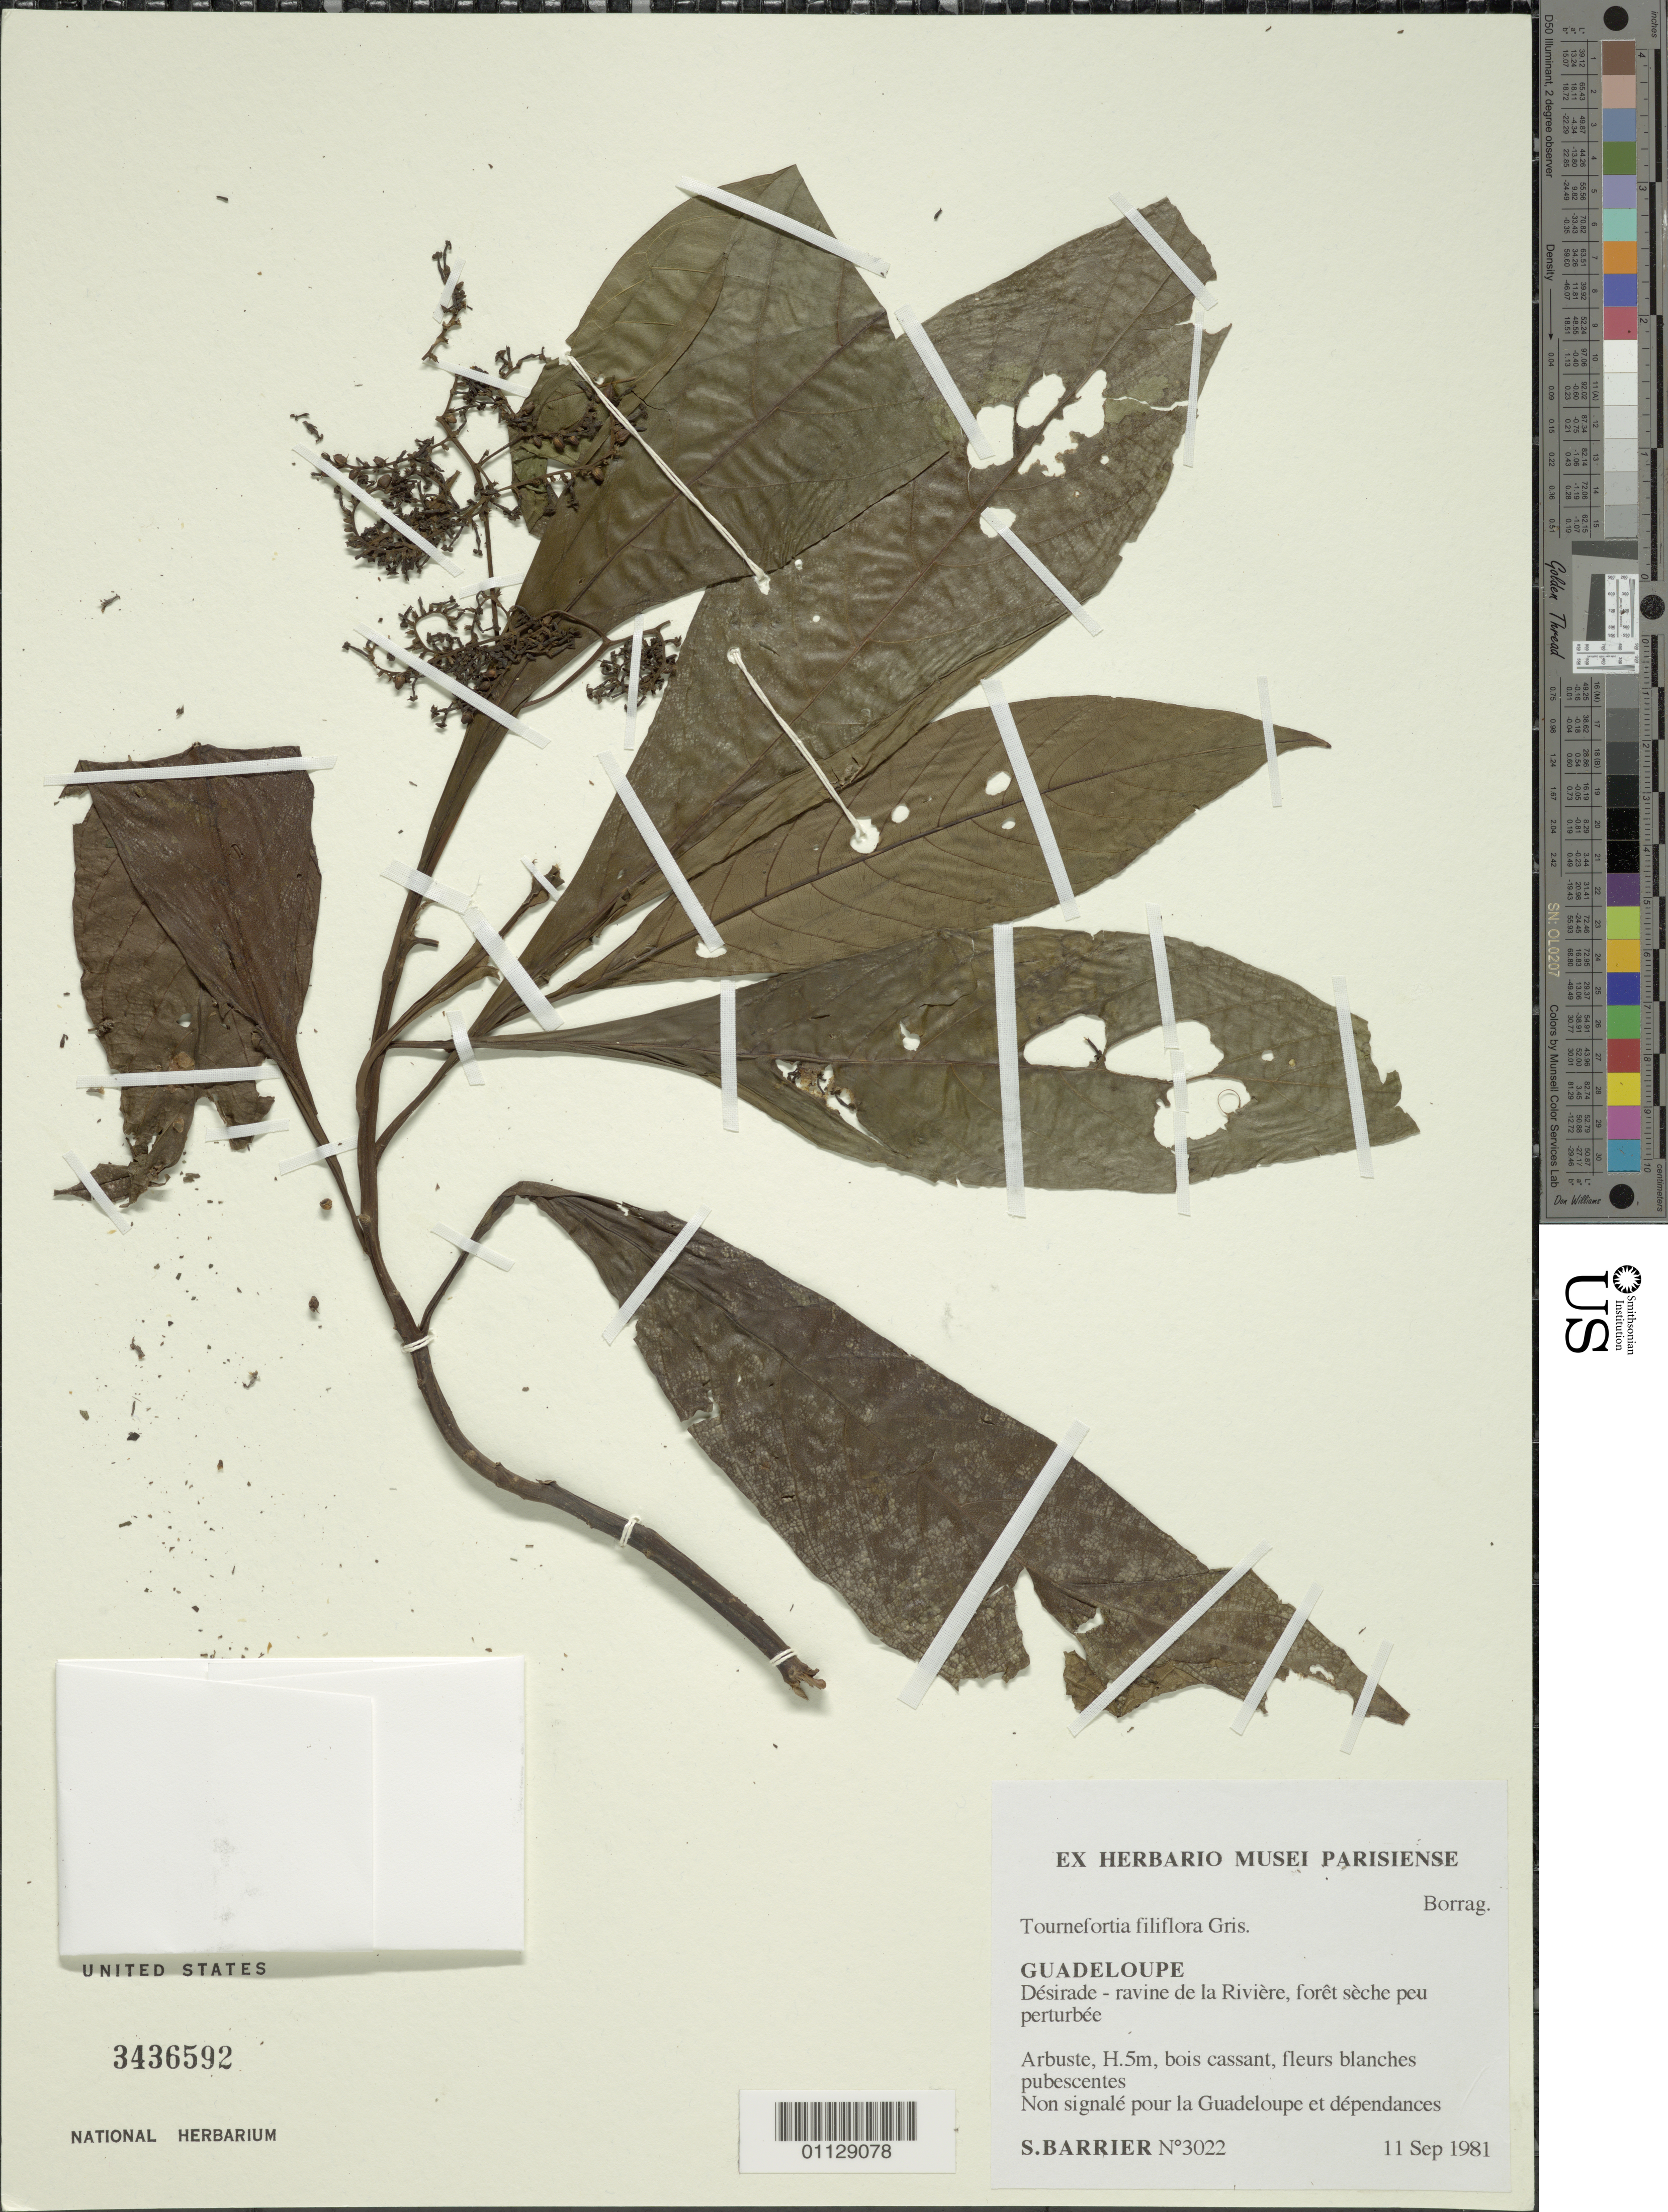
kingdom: Plantae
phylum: Tracheophyta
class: Magnoliopsida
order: Boraginales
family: Heliotropiaceae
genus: Tournefortia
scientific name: Tournefortia filiflora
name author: Griseb.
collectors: S. Barrier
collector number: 3022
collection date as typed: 11 Aug 1981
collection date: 1981-08-11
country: Guadeloupe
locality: Desirade-ravine de la Riviere, foret seche peu perturbee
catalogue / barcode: US 3436592